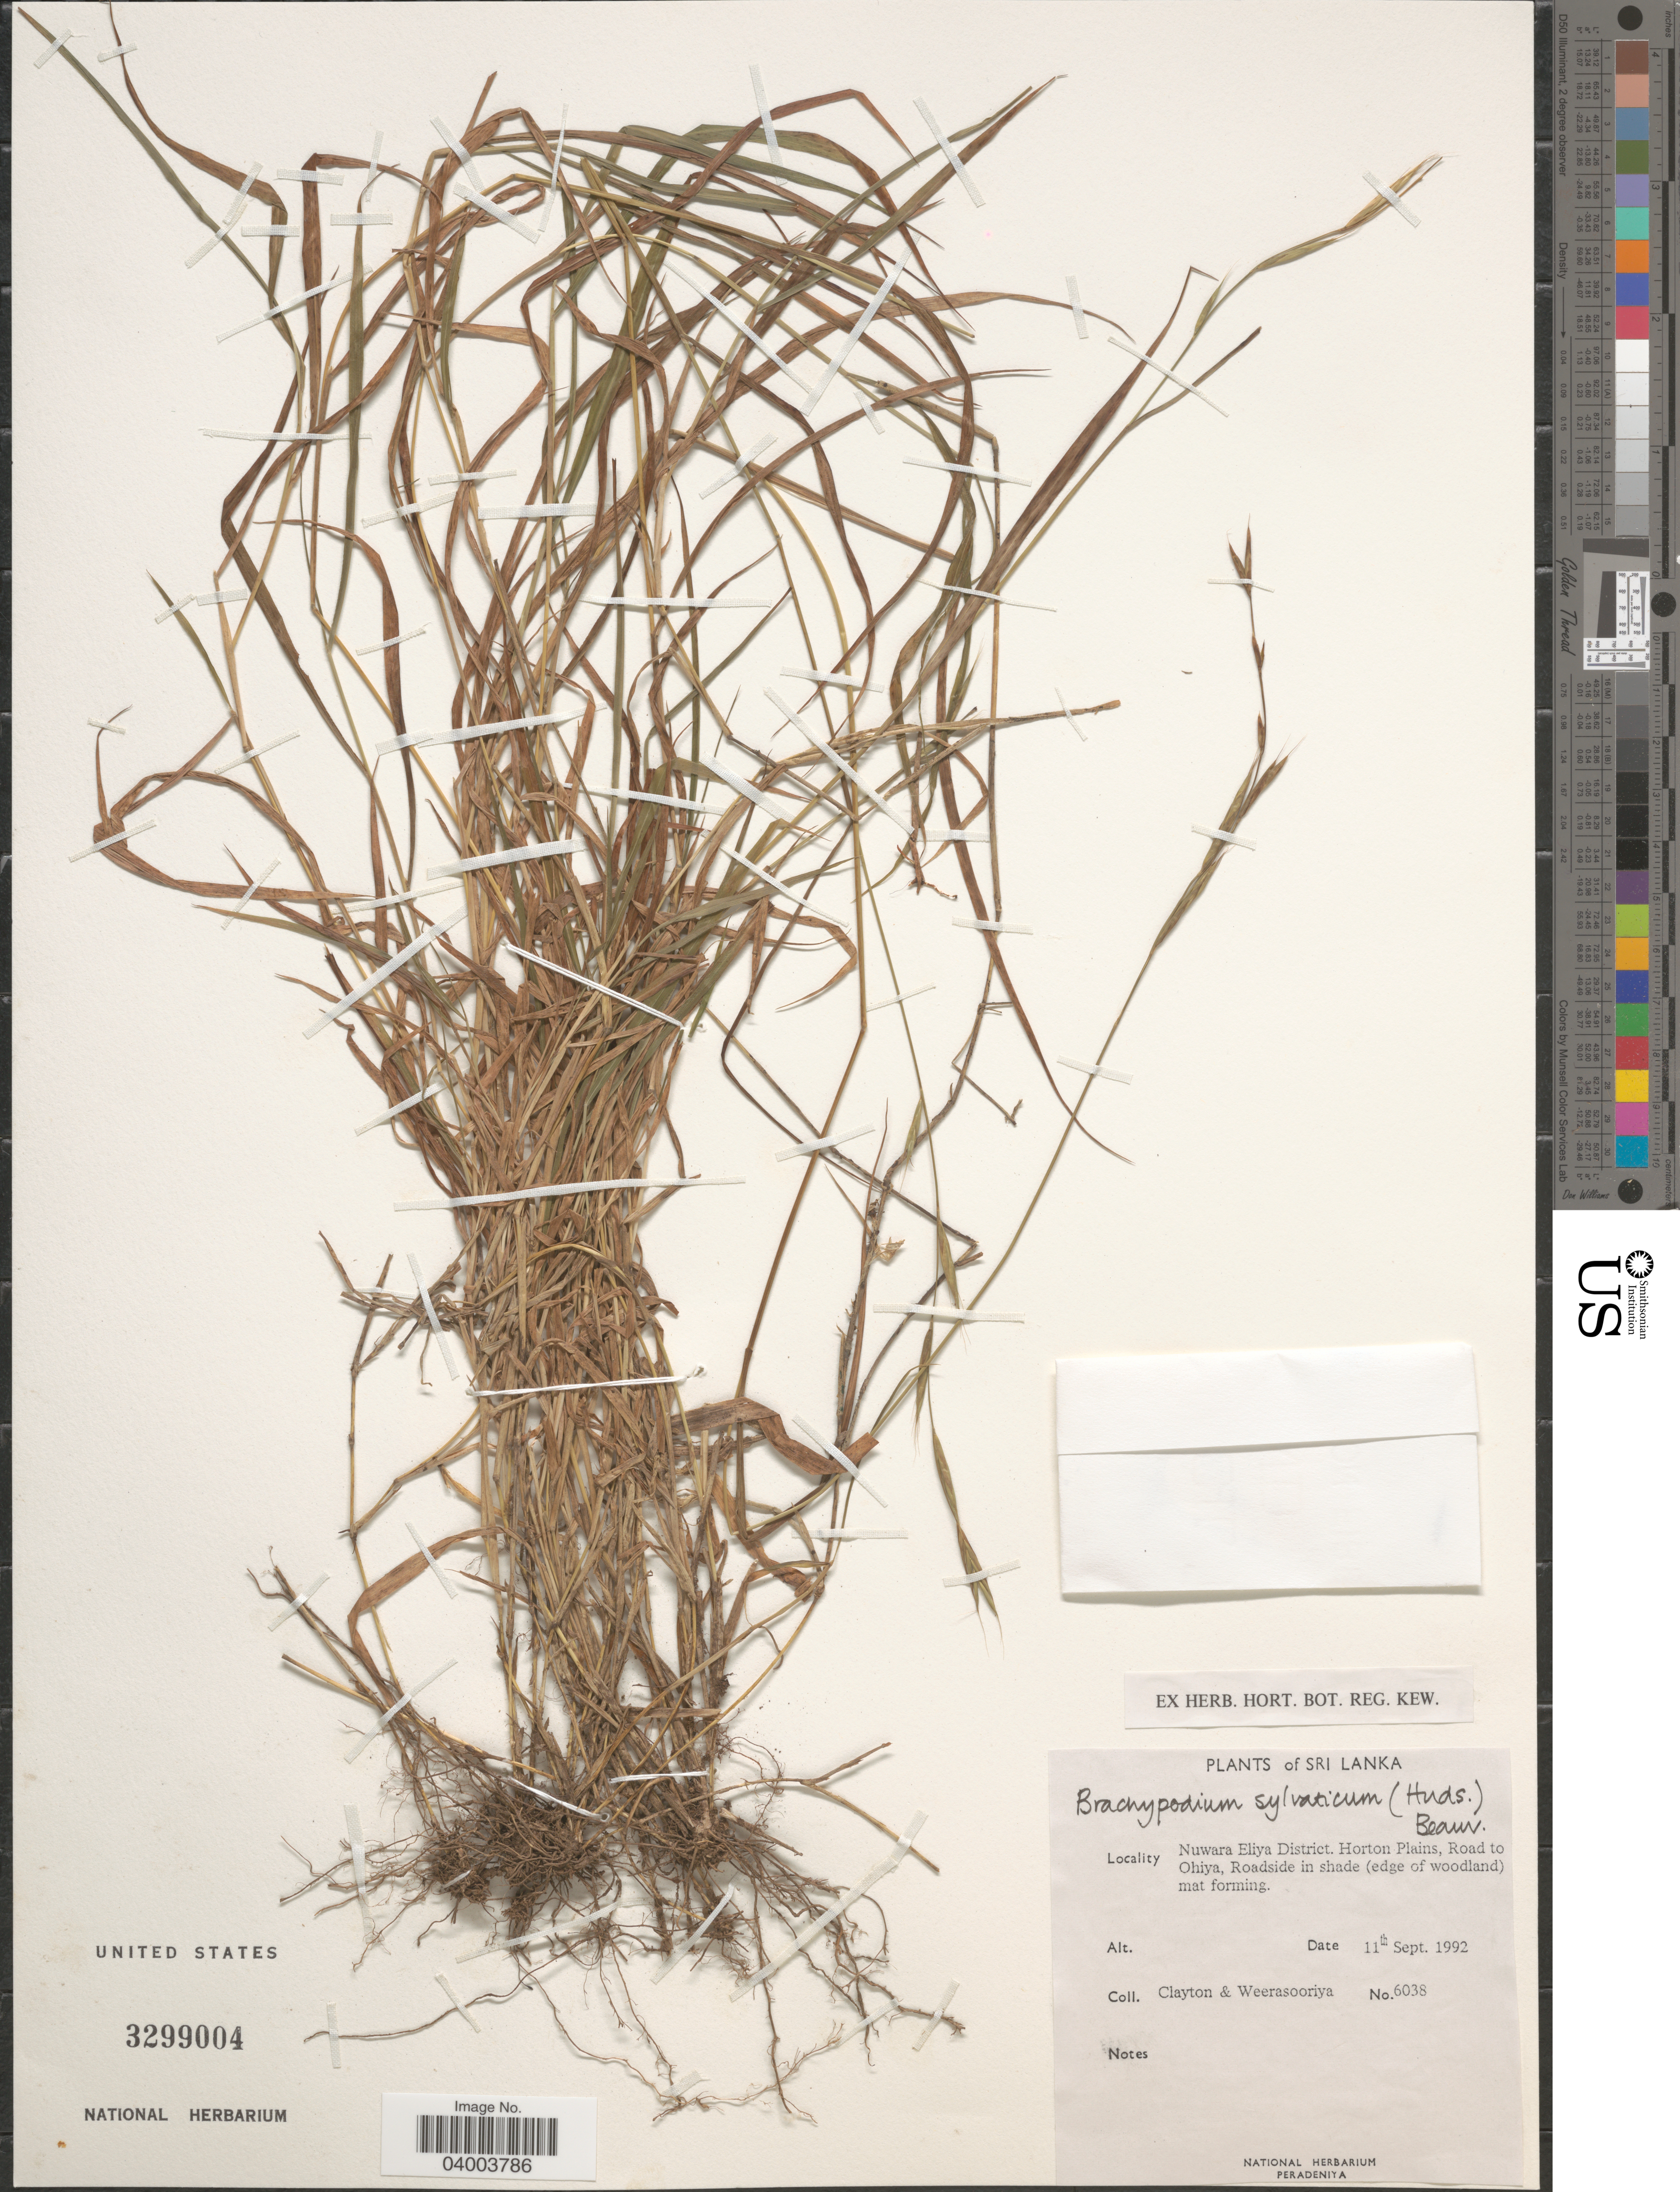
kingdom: Plantae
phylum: Tracheophyta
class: Liliopsida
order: Poales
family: Poaceae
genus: Brachypodium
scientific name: Brachypodium sylvaticum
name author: (Huds.) P. Beauv.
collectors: Clayton & Weerasooriya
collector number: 6038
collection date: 1992-09-11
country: Sri Lanka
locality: Nuwara Eliya District. Horton Plains, Road to Ohiya, Roadside in shade (edge of woodland) mat forming.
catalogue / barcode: US 3299004